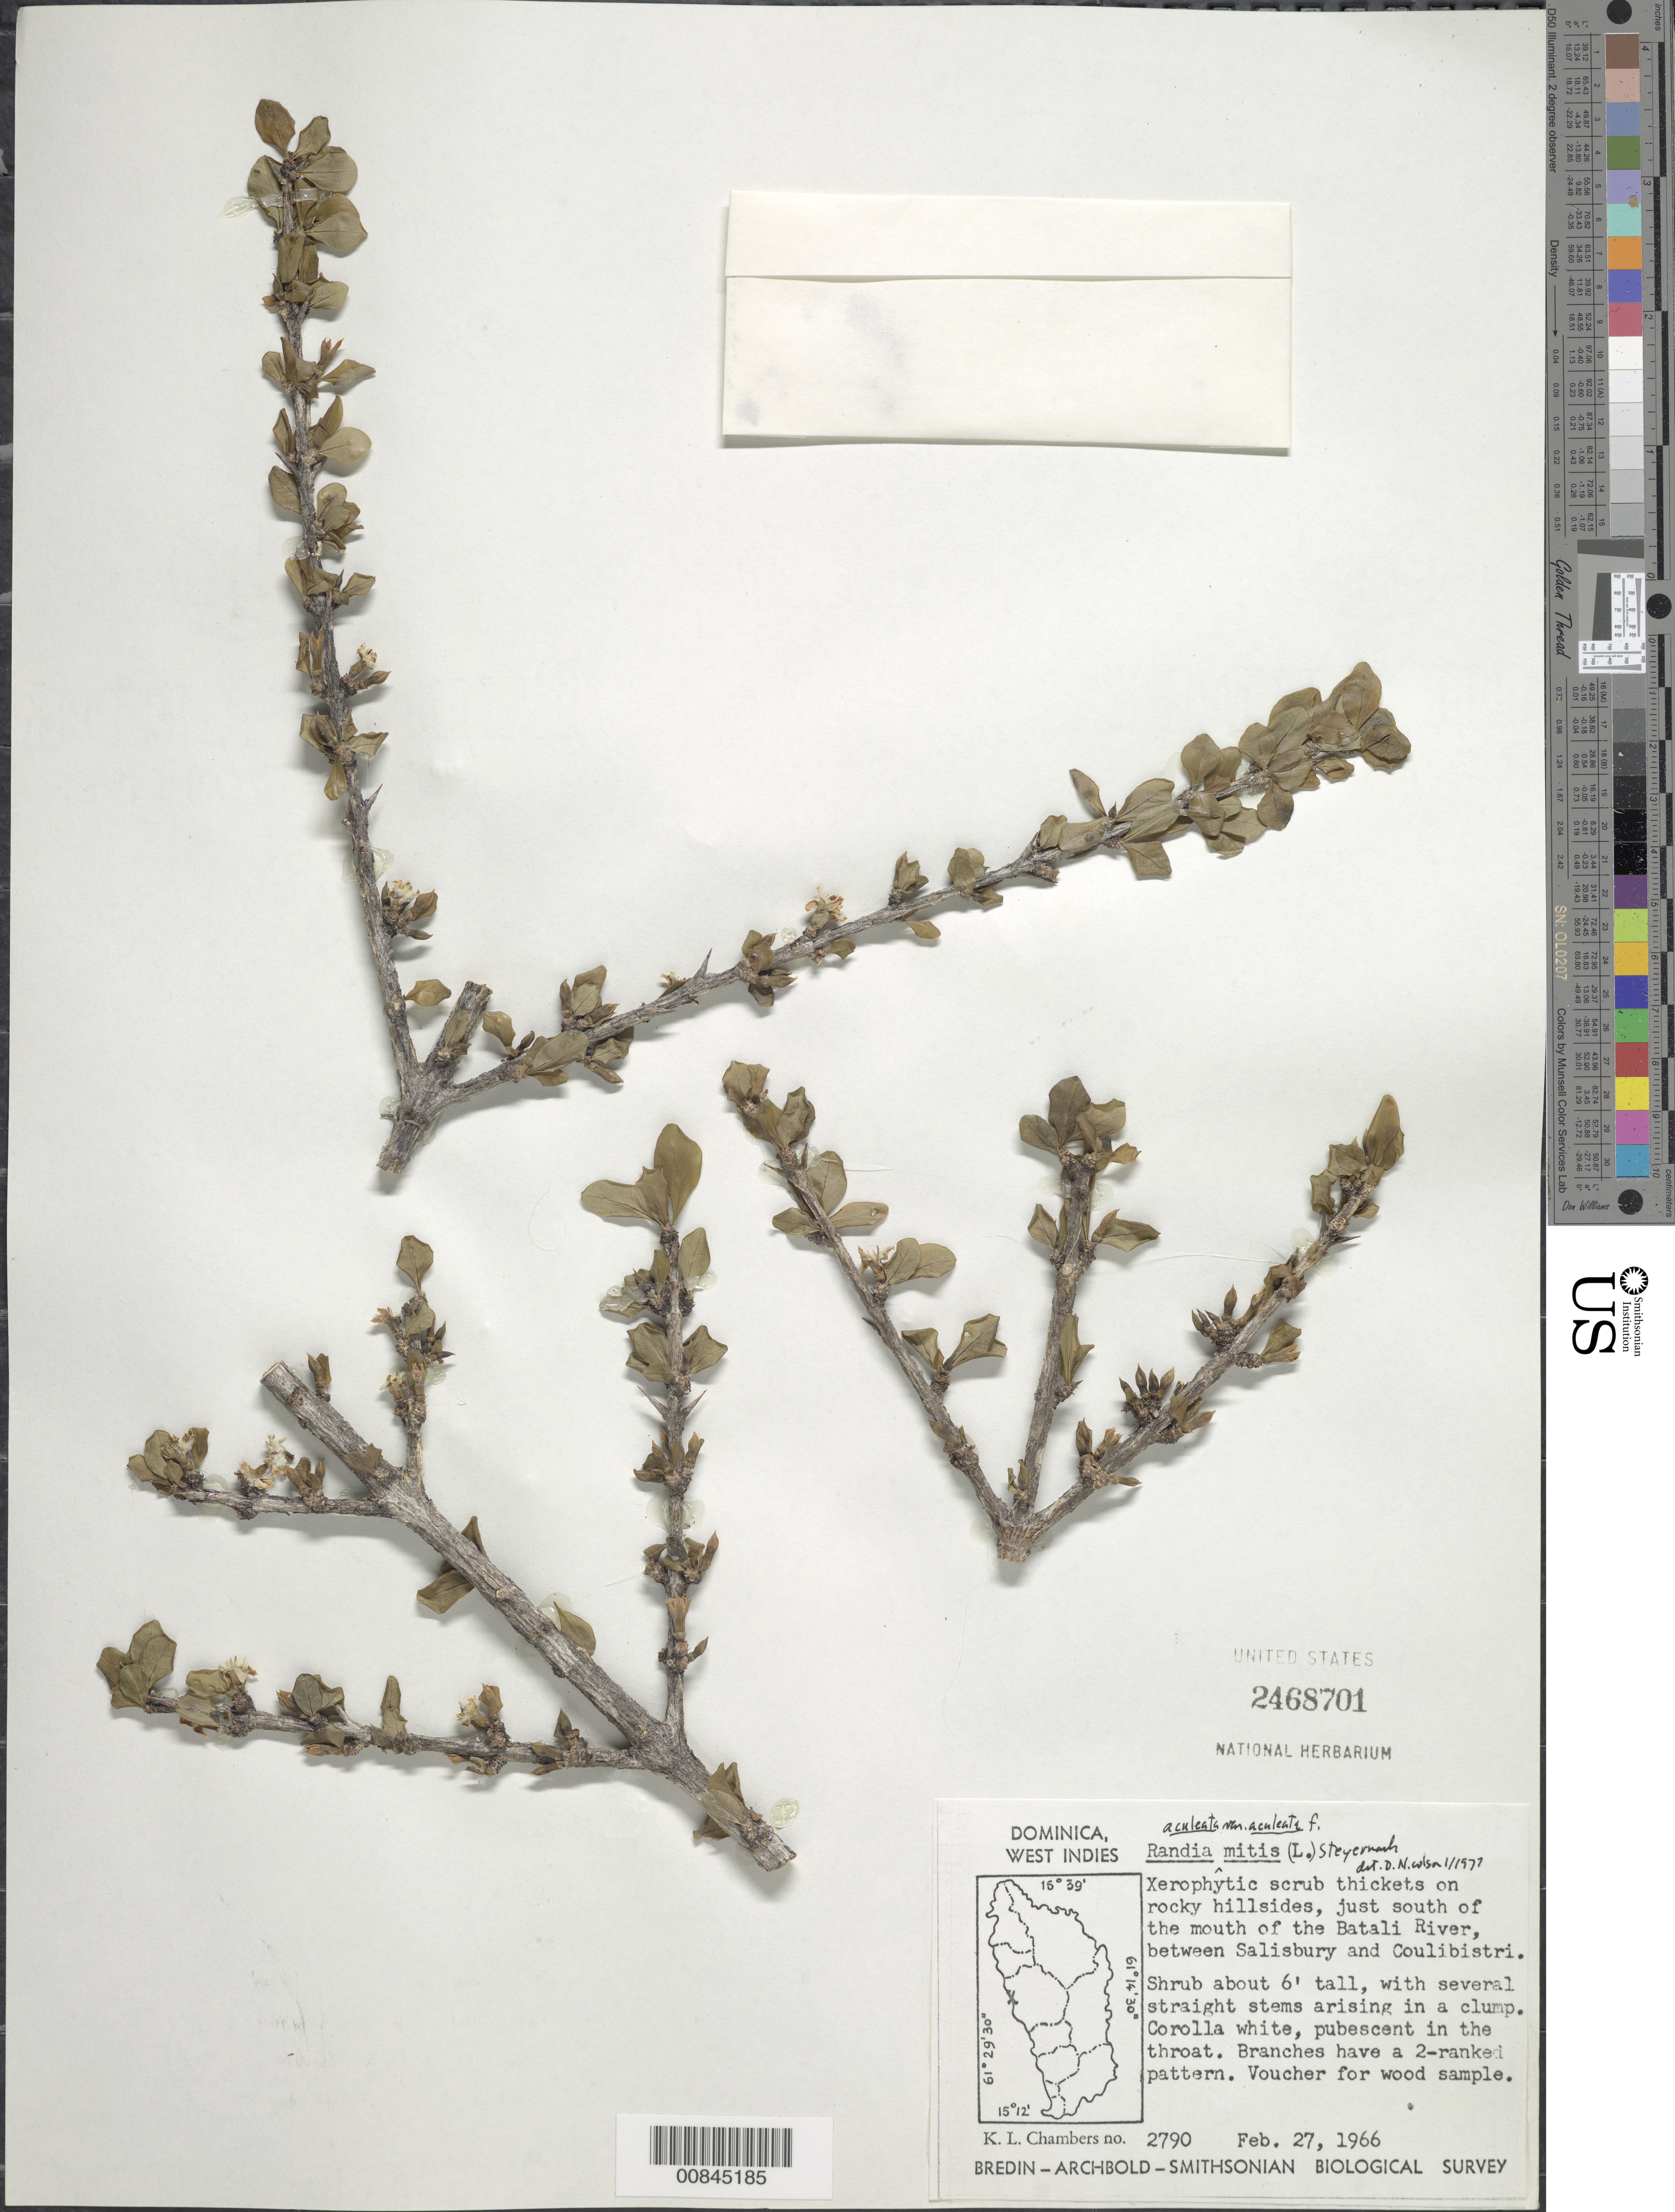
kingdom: Plantae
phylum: Tracheophyta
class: Magnoliopsida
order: Gentianales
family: Rubiaceae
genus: Randia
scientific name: Randia aculeata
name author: L.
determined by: Nicolson, Dan H.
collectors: K. L. Chambers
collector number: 2790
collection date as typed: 27 Feb 1966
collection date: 1966-02-27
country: Dominica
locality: Just south of mouth of the Batali River, between Salisbury and Coulibistri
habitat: Xerophytic scrup thickets on rocky hillsides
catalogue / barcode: US 2468701